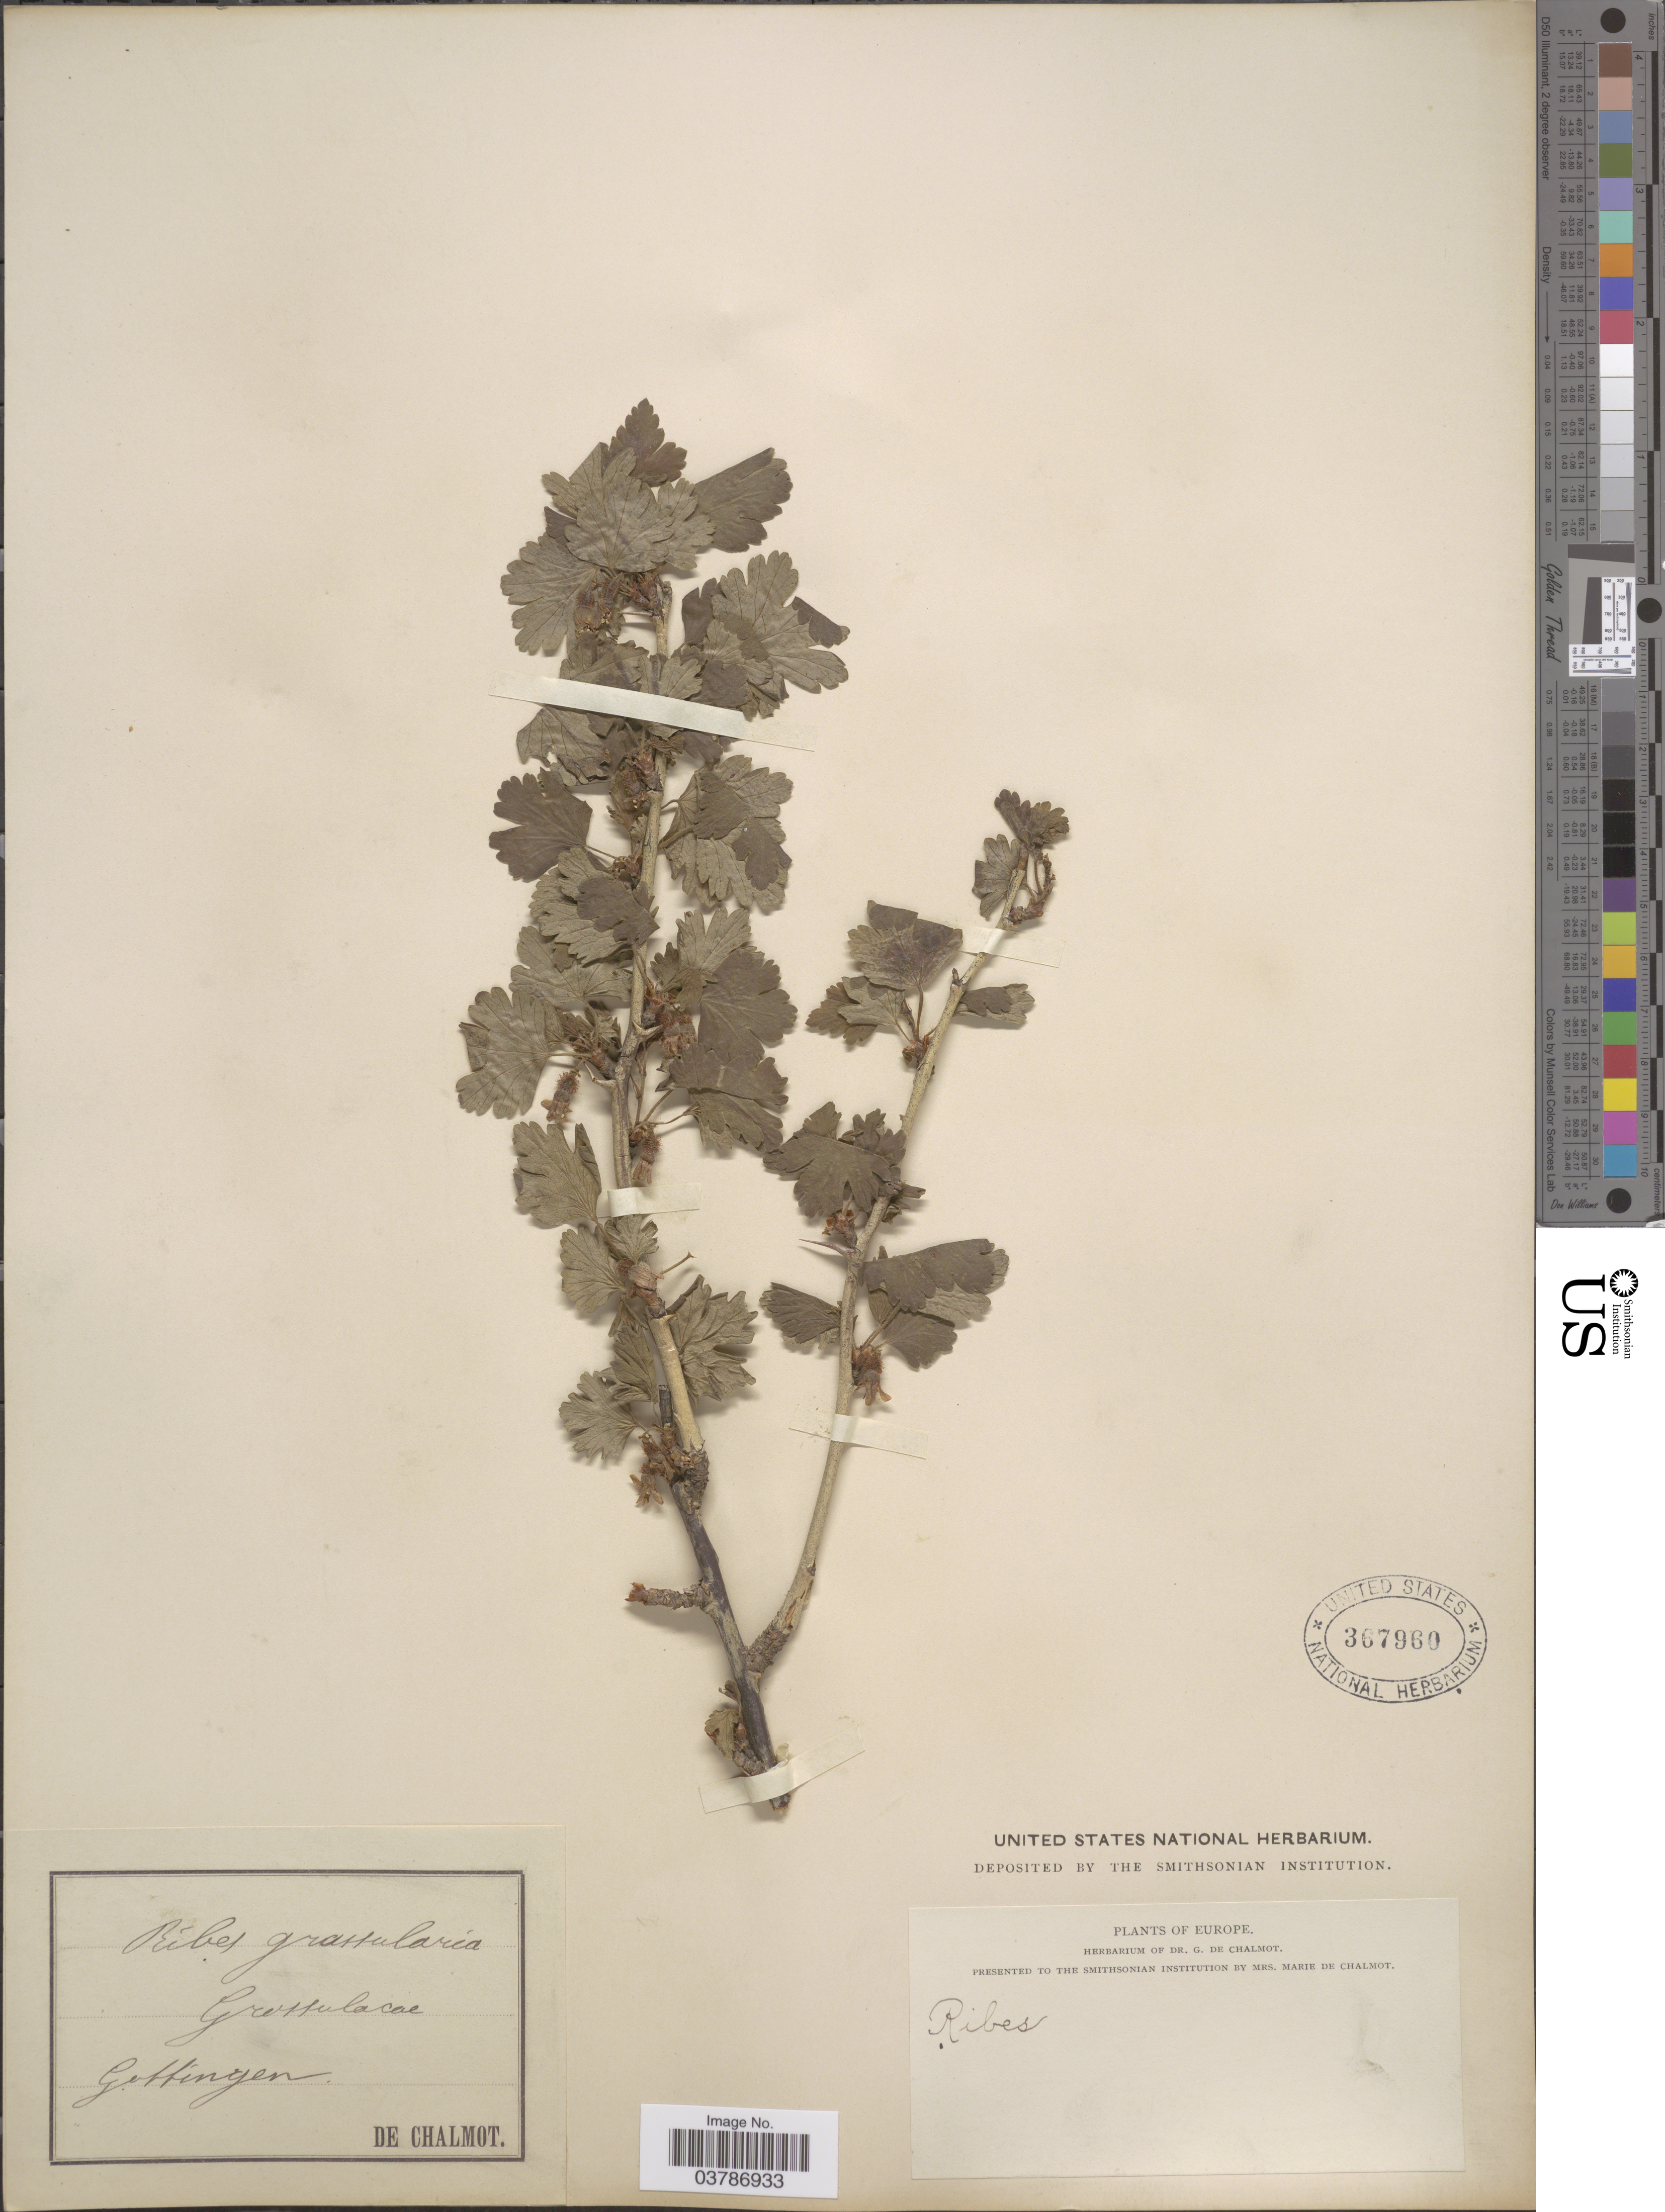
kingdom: Plantae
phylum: Tracheophyta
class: Magnoliopsida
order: Saxifragales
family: Grossulariaceae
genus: Ribes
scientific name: Ribes uva-crispa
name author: L.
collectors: G. de Chalmot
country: Germany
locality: Gottingen. Europe.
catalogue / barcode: US 367960